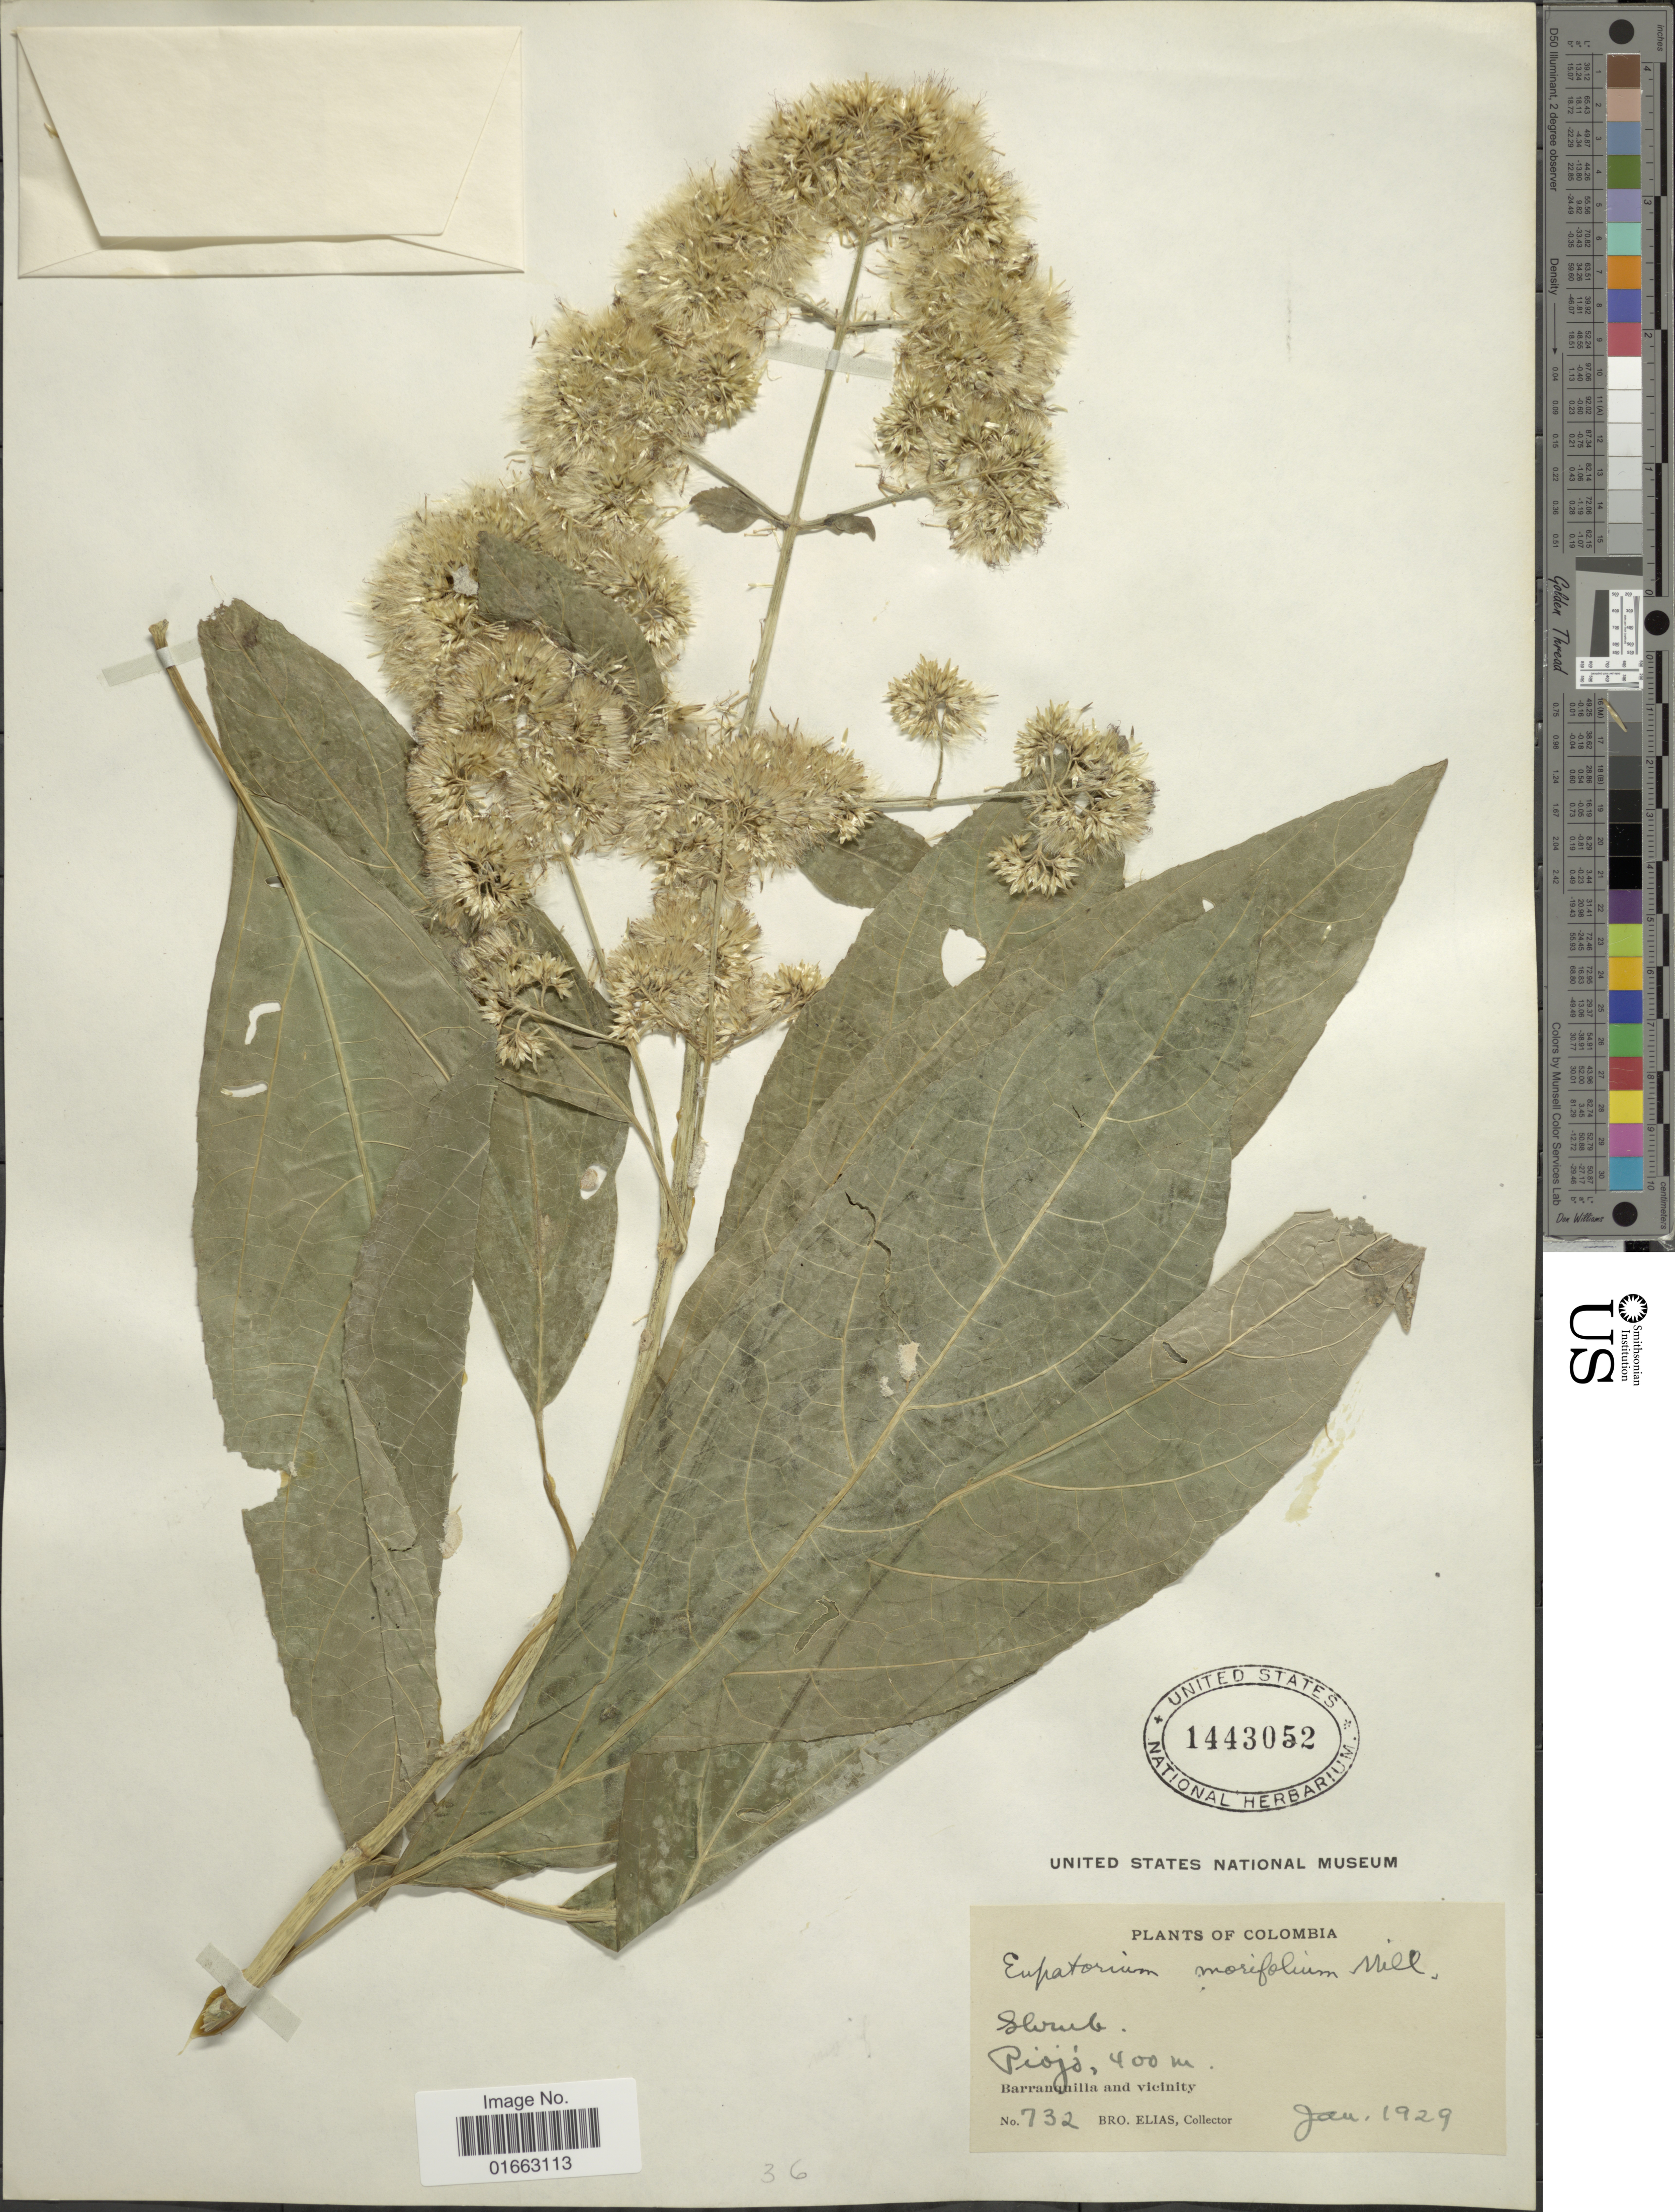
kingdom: Plantae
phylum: Tracheophyta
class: Magnoliopsida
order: Asterales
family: Asteraceae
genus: Critonia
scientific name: Critonia morifolia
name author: (Mill.) R.M. King & H. Rob.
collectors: Bro. Elias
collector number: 732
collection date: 1929-01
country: Colombia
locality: Piojá, Barranquilla and vicinity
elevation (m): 400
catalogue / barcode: US 1443052